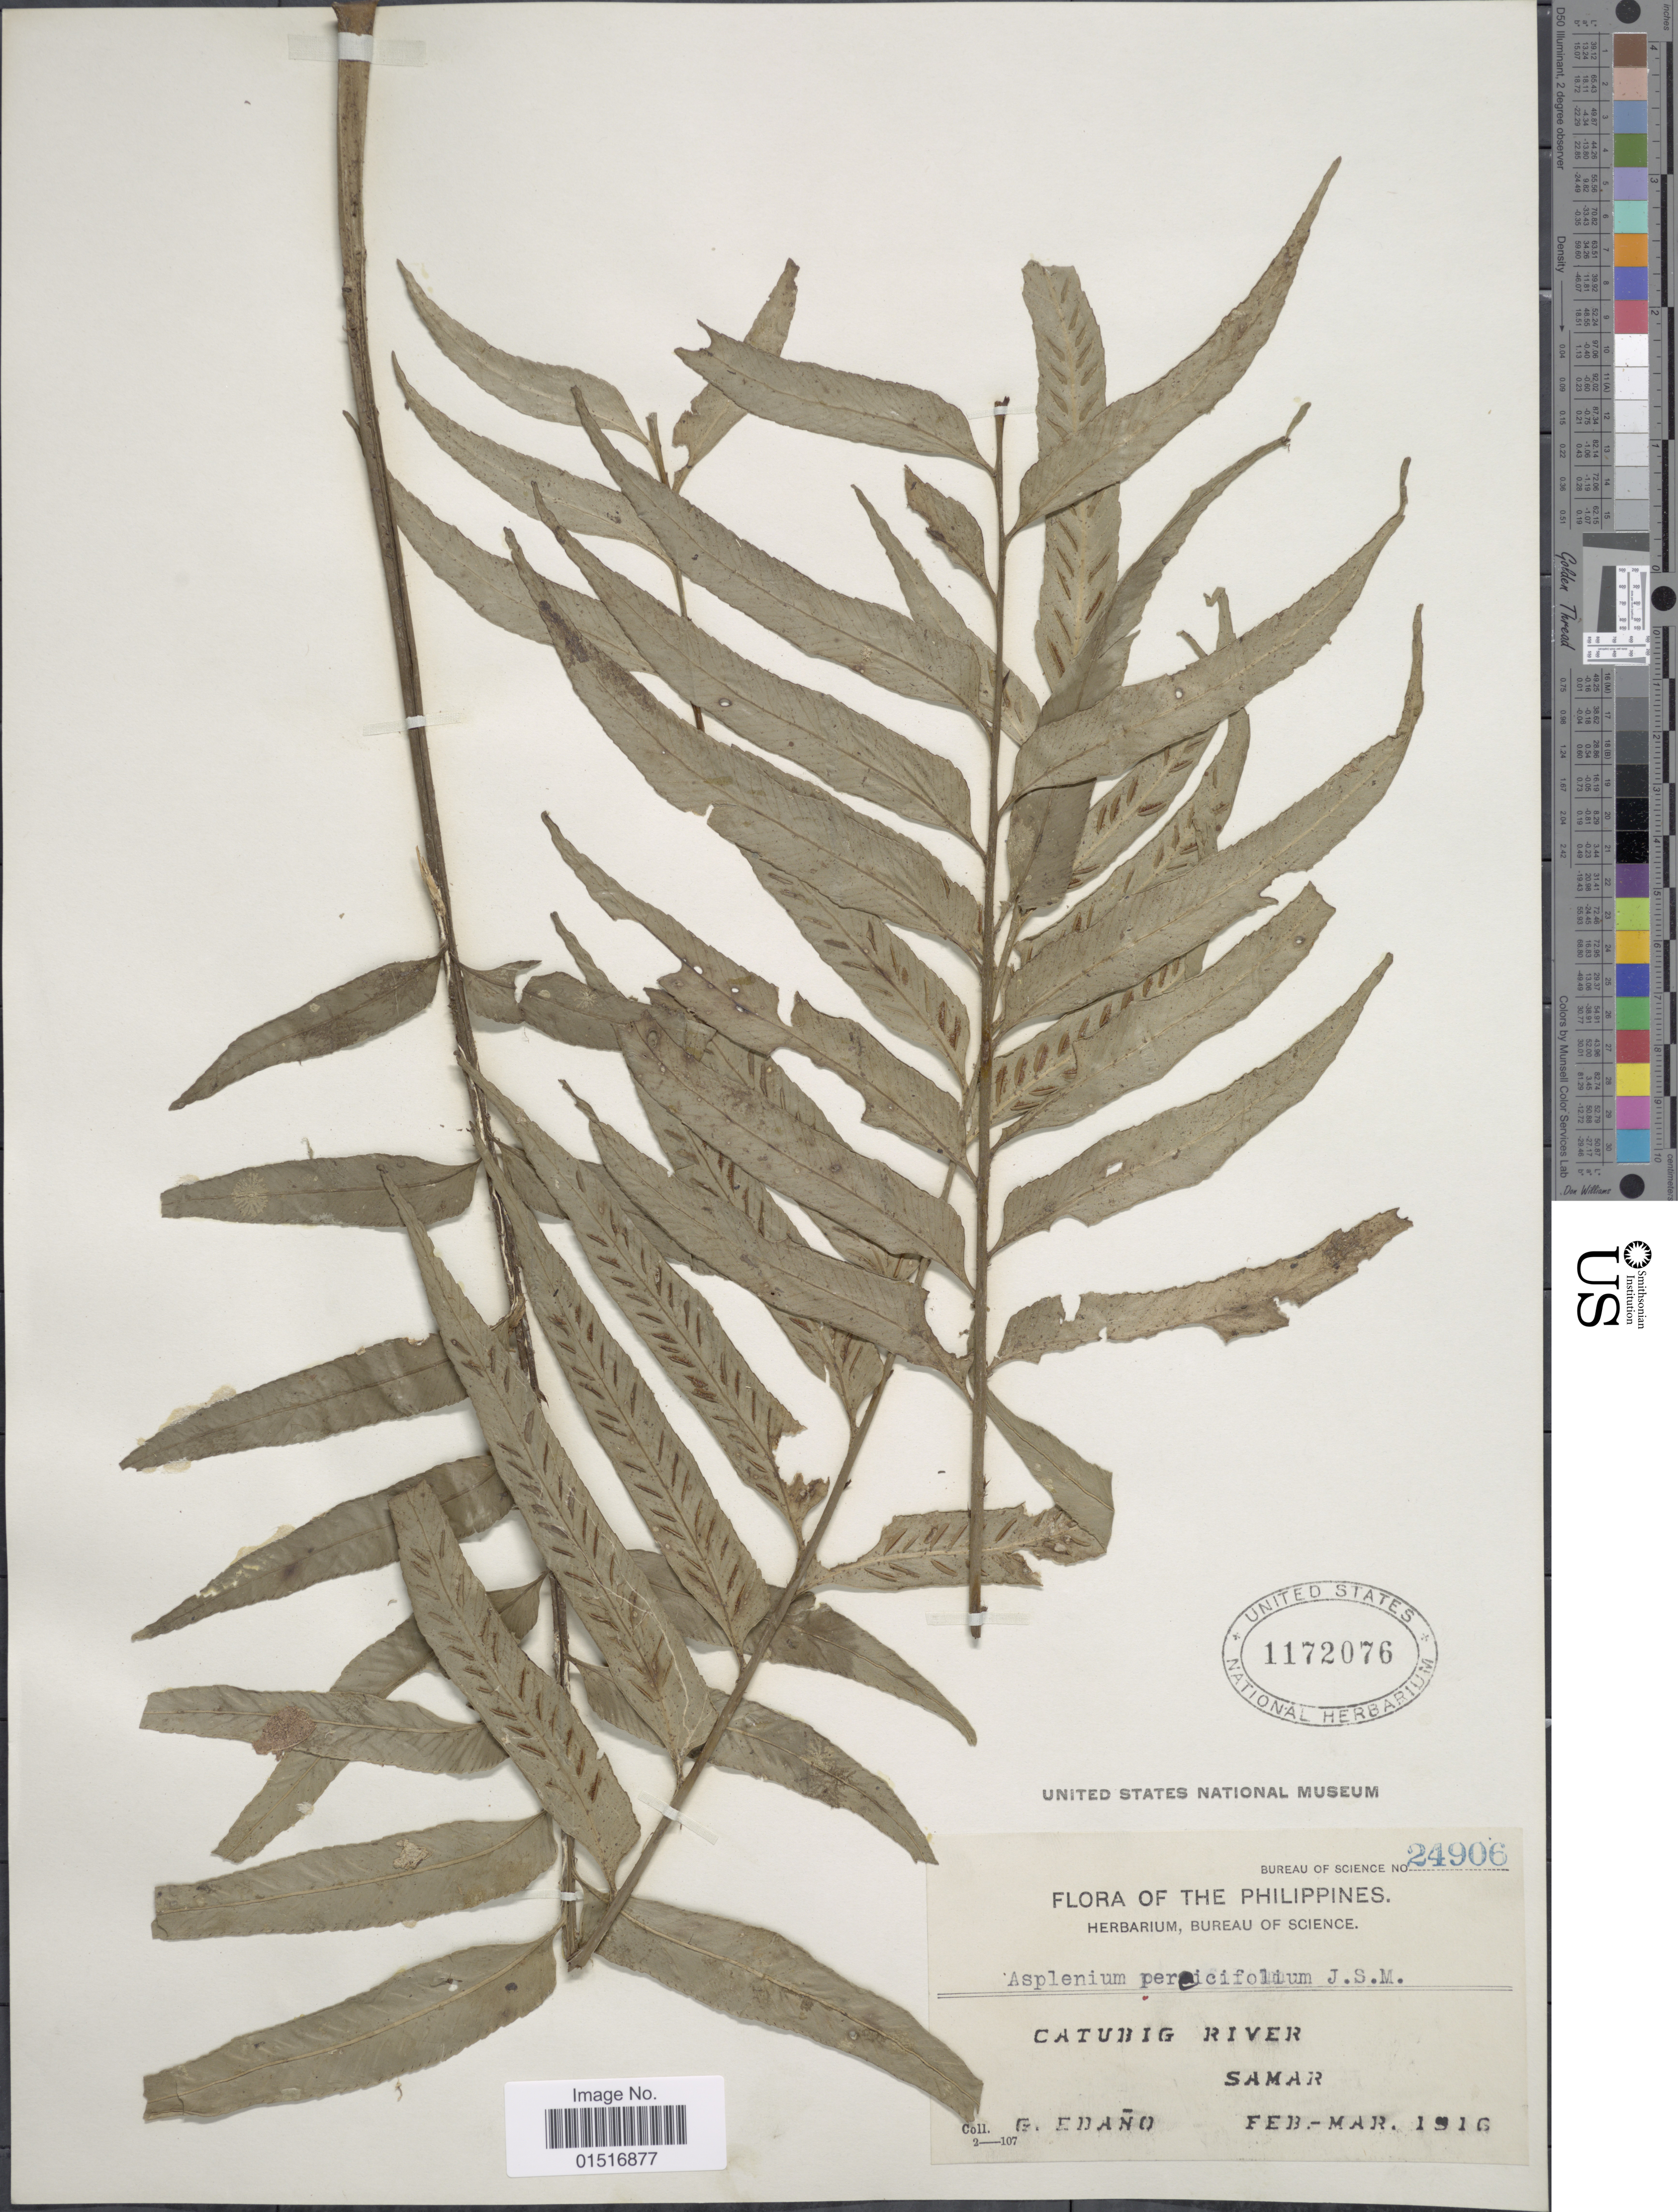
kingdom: Plantae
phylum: Tracheophyta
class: Polypodiopsida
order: Polypodiales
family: Aspleniaceae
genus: Asplenium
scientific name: Asplenium persicifolium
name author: J. Sm. ex Mett.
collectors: G. Edaño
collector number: Bureau of Science 24906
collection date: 1916-02/1916-03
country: Philippines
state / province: Eastern Visayas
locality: Catubig River, Samar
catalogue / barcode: US 1172076